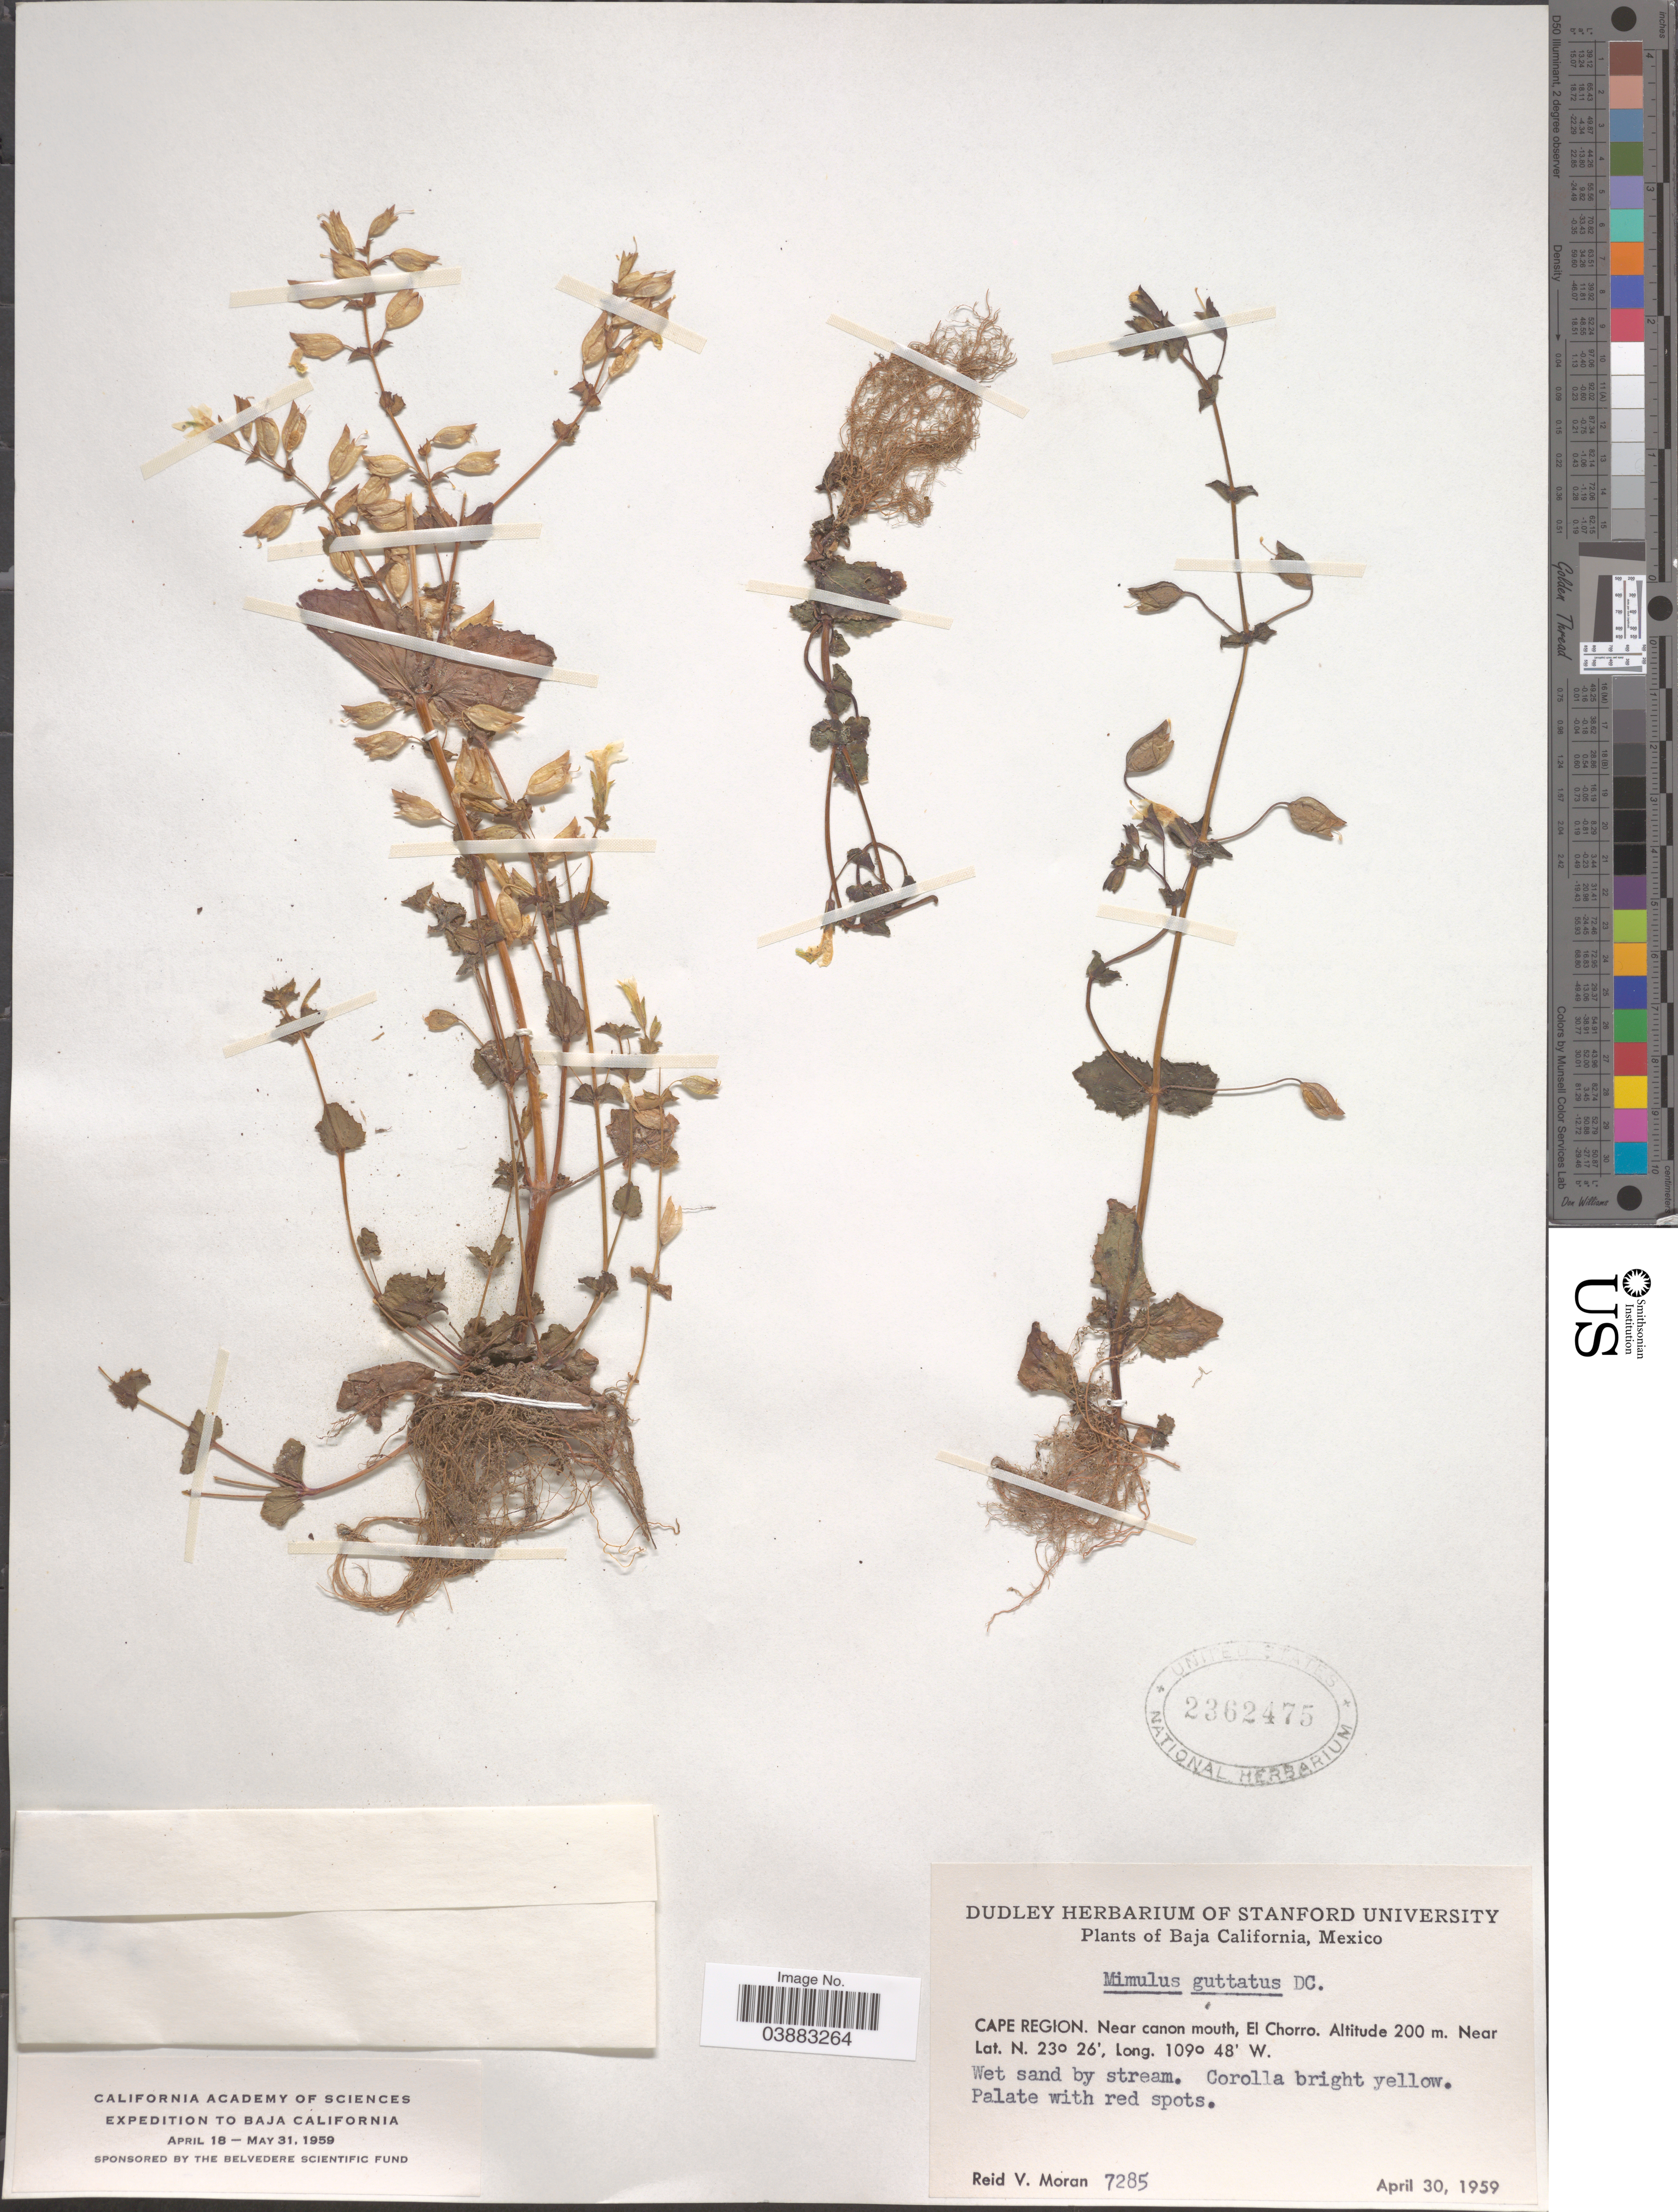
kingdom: Plantae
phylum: Tracheophyta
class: Magnoliopsida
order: Lamiales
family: Phrymaceae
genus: Mimulus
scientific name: Mimulus guttatus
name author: DC.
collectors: R. V. Moran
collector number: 7285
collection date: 1959-04-30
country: Mexico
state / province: Baja California Sur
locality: Cape Region. Near canon mouth, El Chorro.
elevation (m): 200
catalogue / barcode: US 2362475